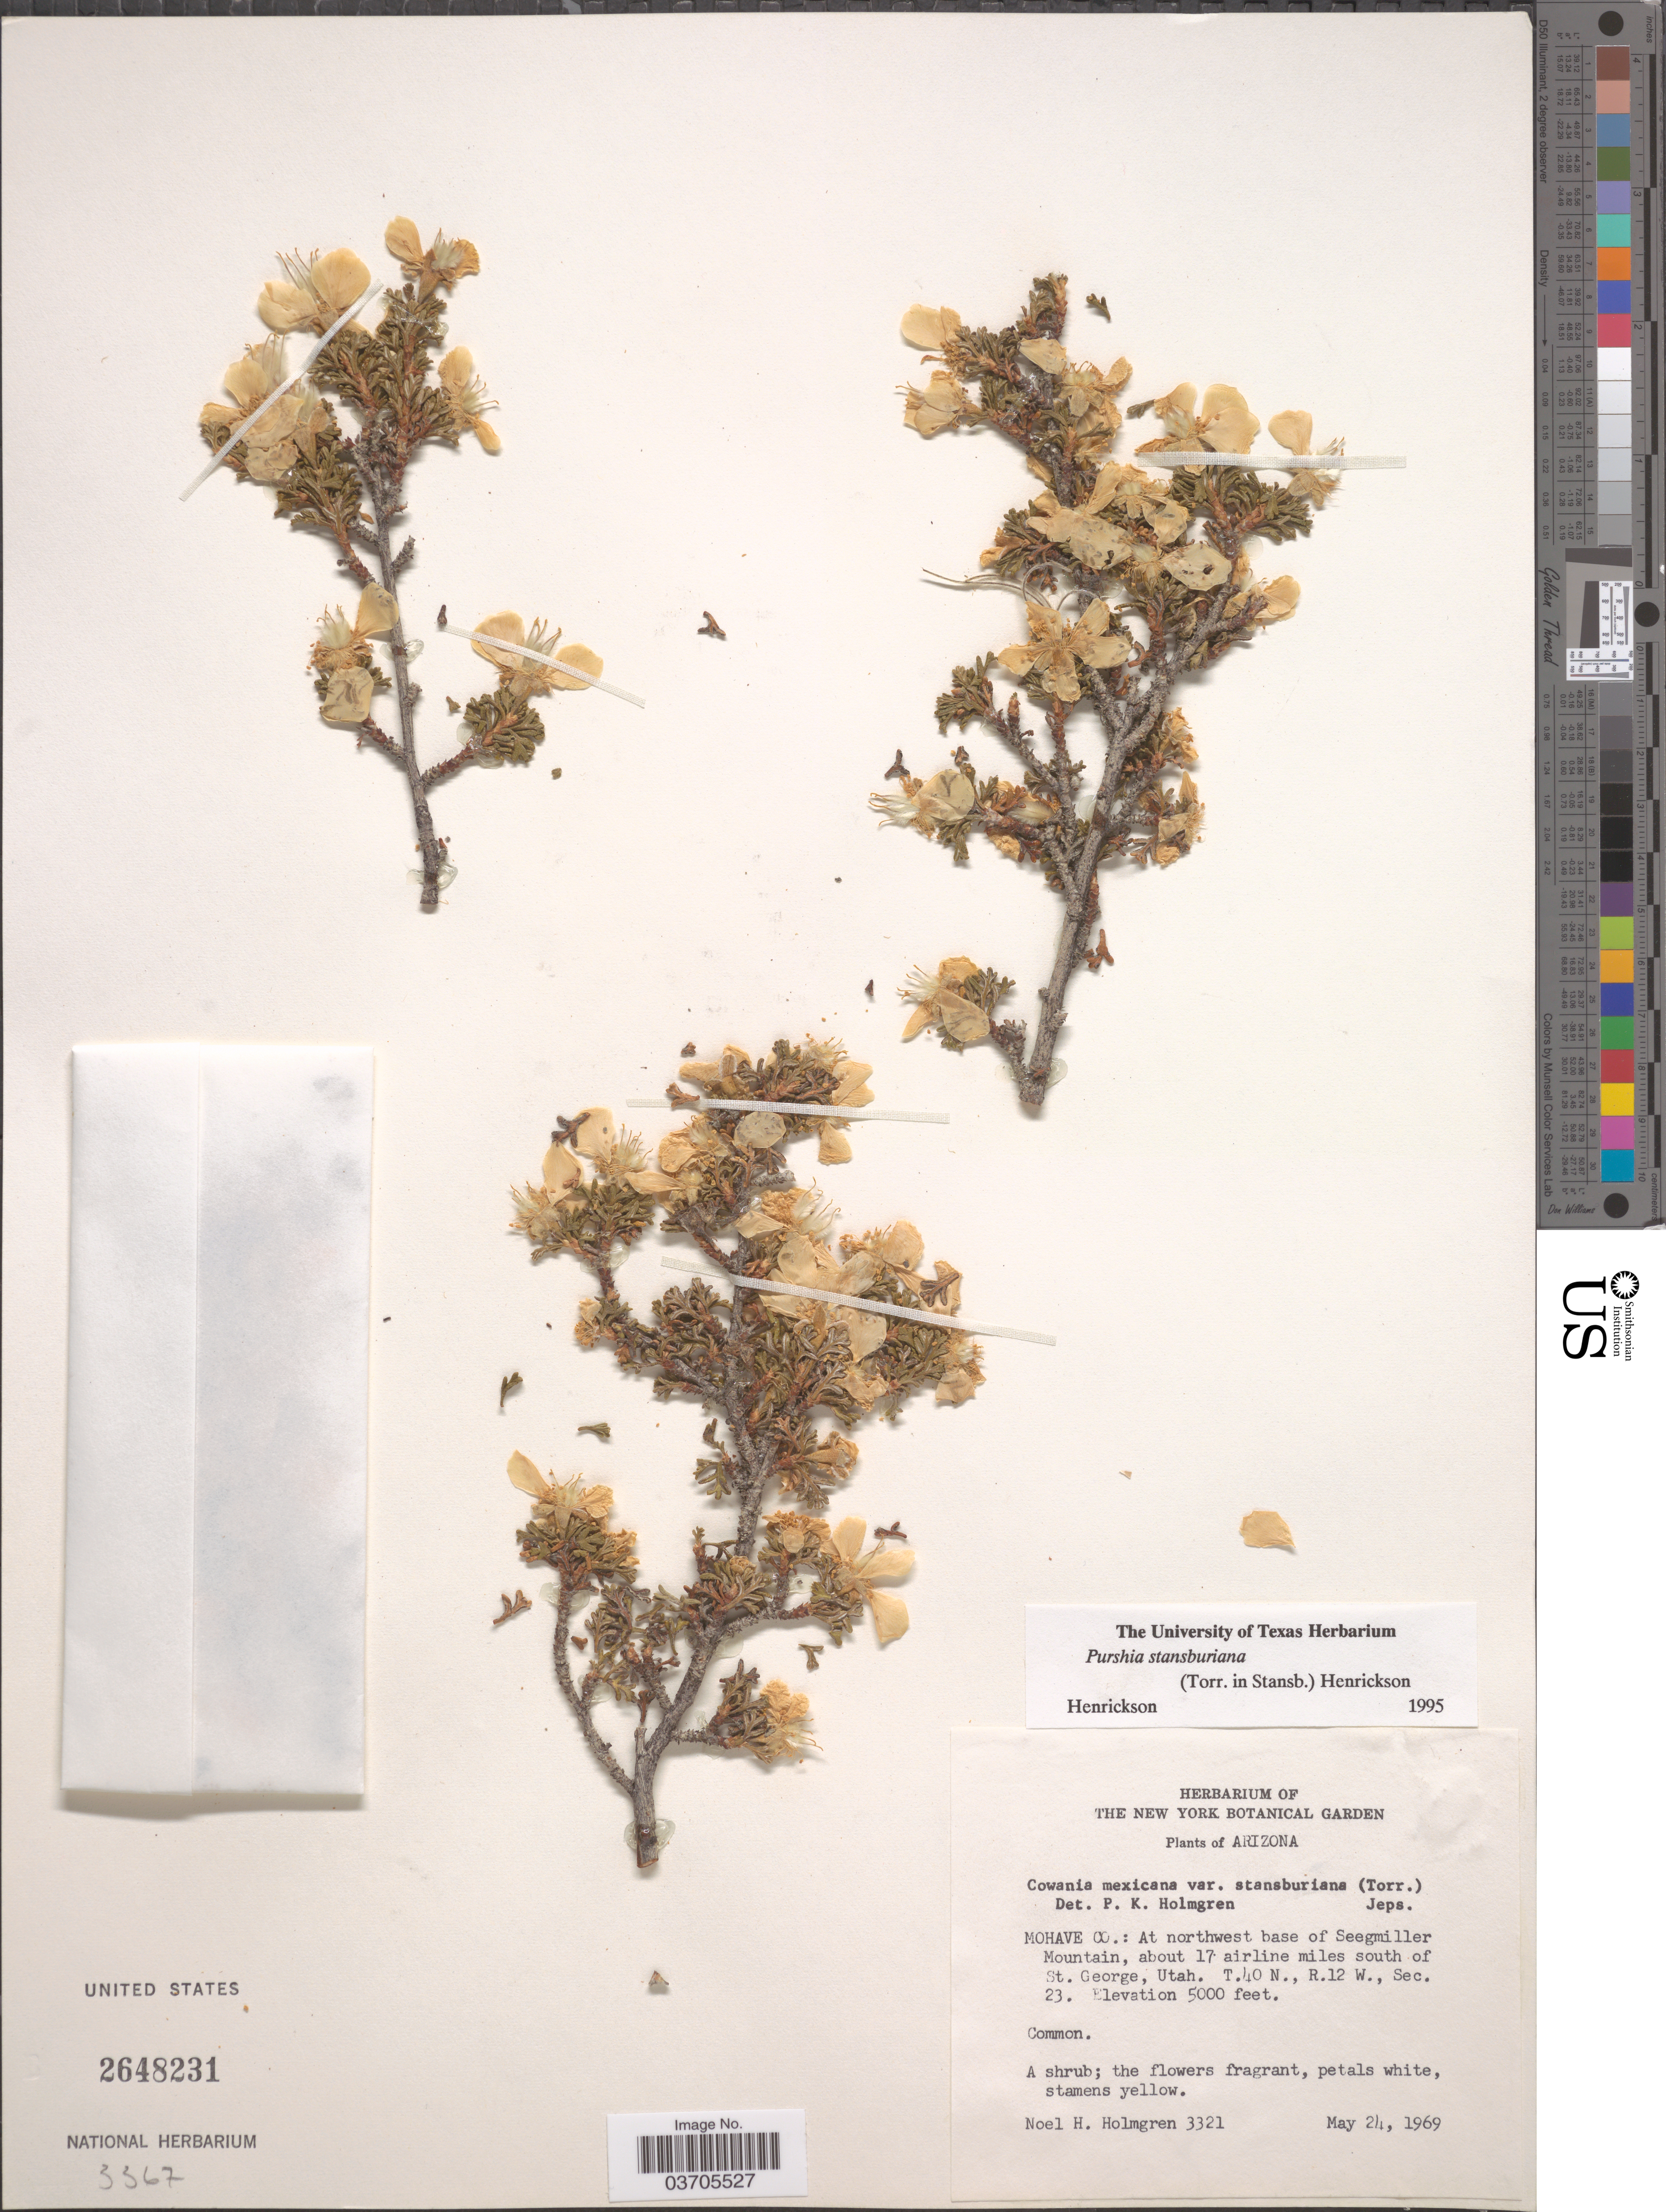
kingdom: Plantae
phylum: Tracheophyta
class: Magnoliopsida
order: Rosales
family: Rosaceae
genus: Purshia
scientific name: Purshia stansburyana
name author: (Torr.) Henrickson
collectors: N. H. Holmgren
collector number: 3321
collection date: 1969-05-24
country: United States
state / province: Arizona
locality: Mohave Co.: At northwest base of Seegmiller Mountain, about 17 airline miles south of St. George. T.40 N., R.12 W., Sec. 23.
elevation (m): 1524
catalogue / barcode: US 2648231